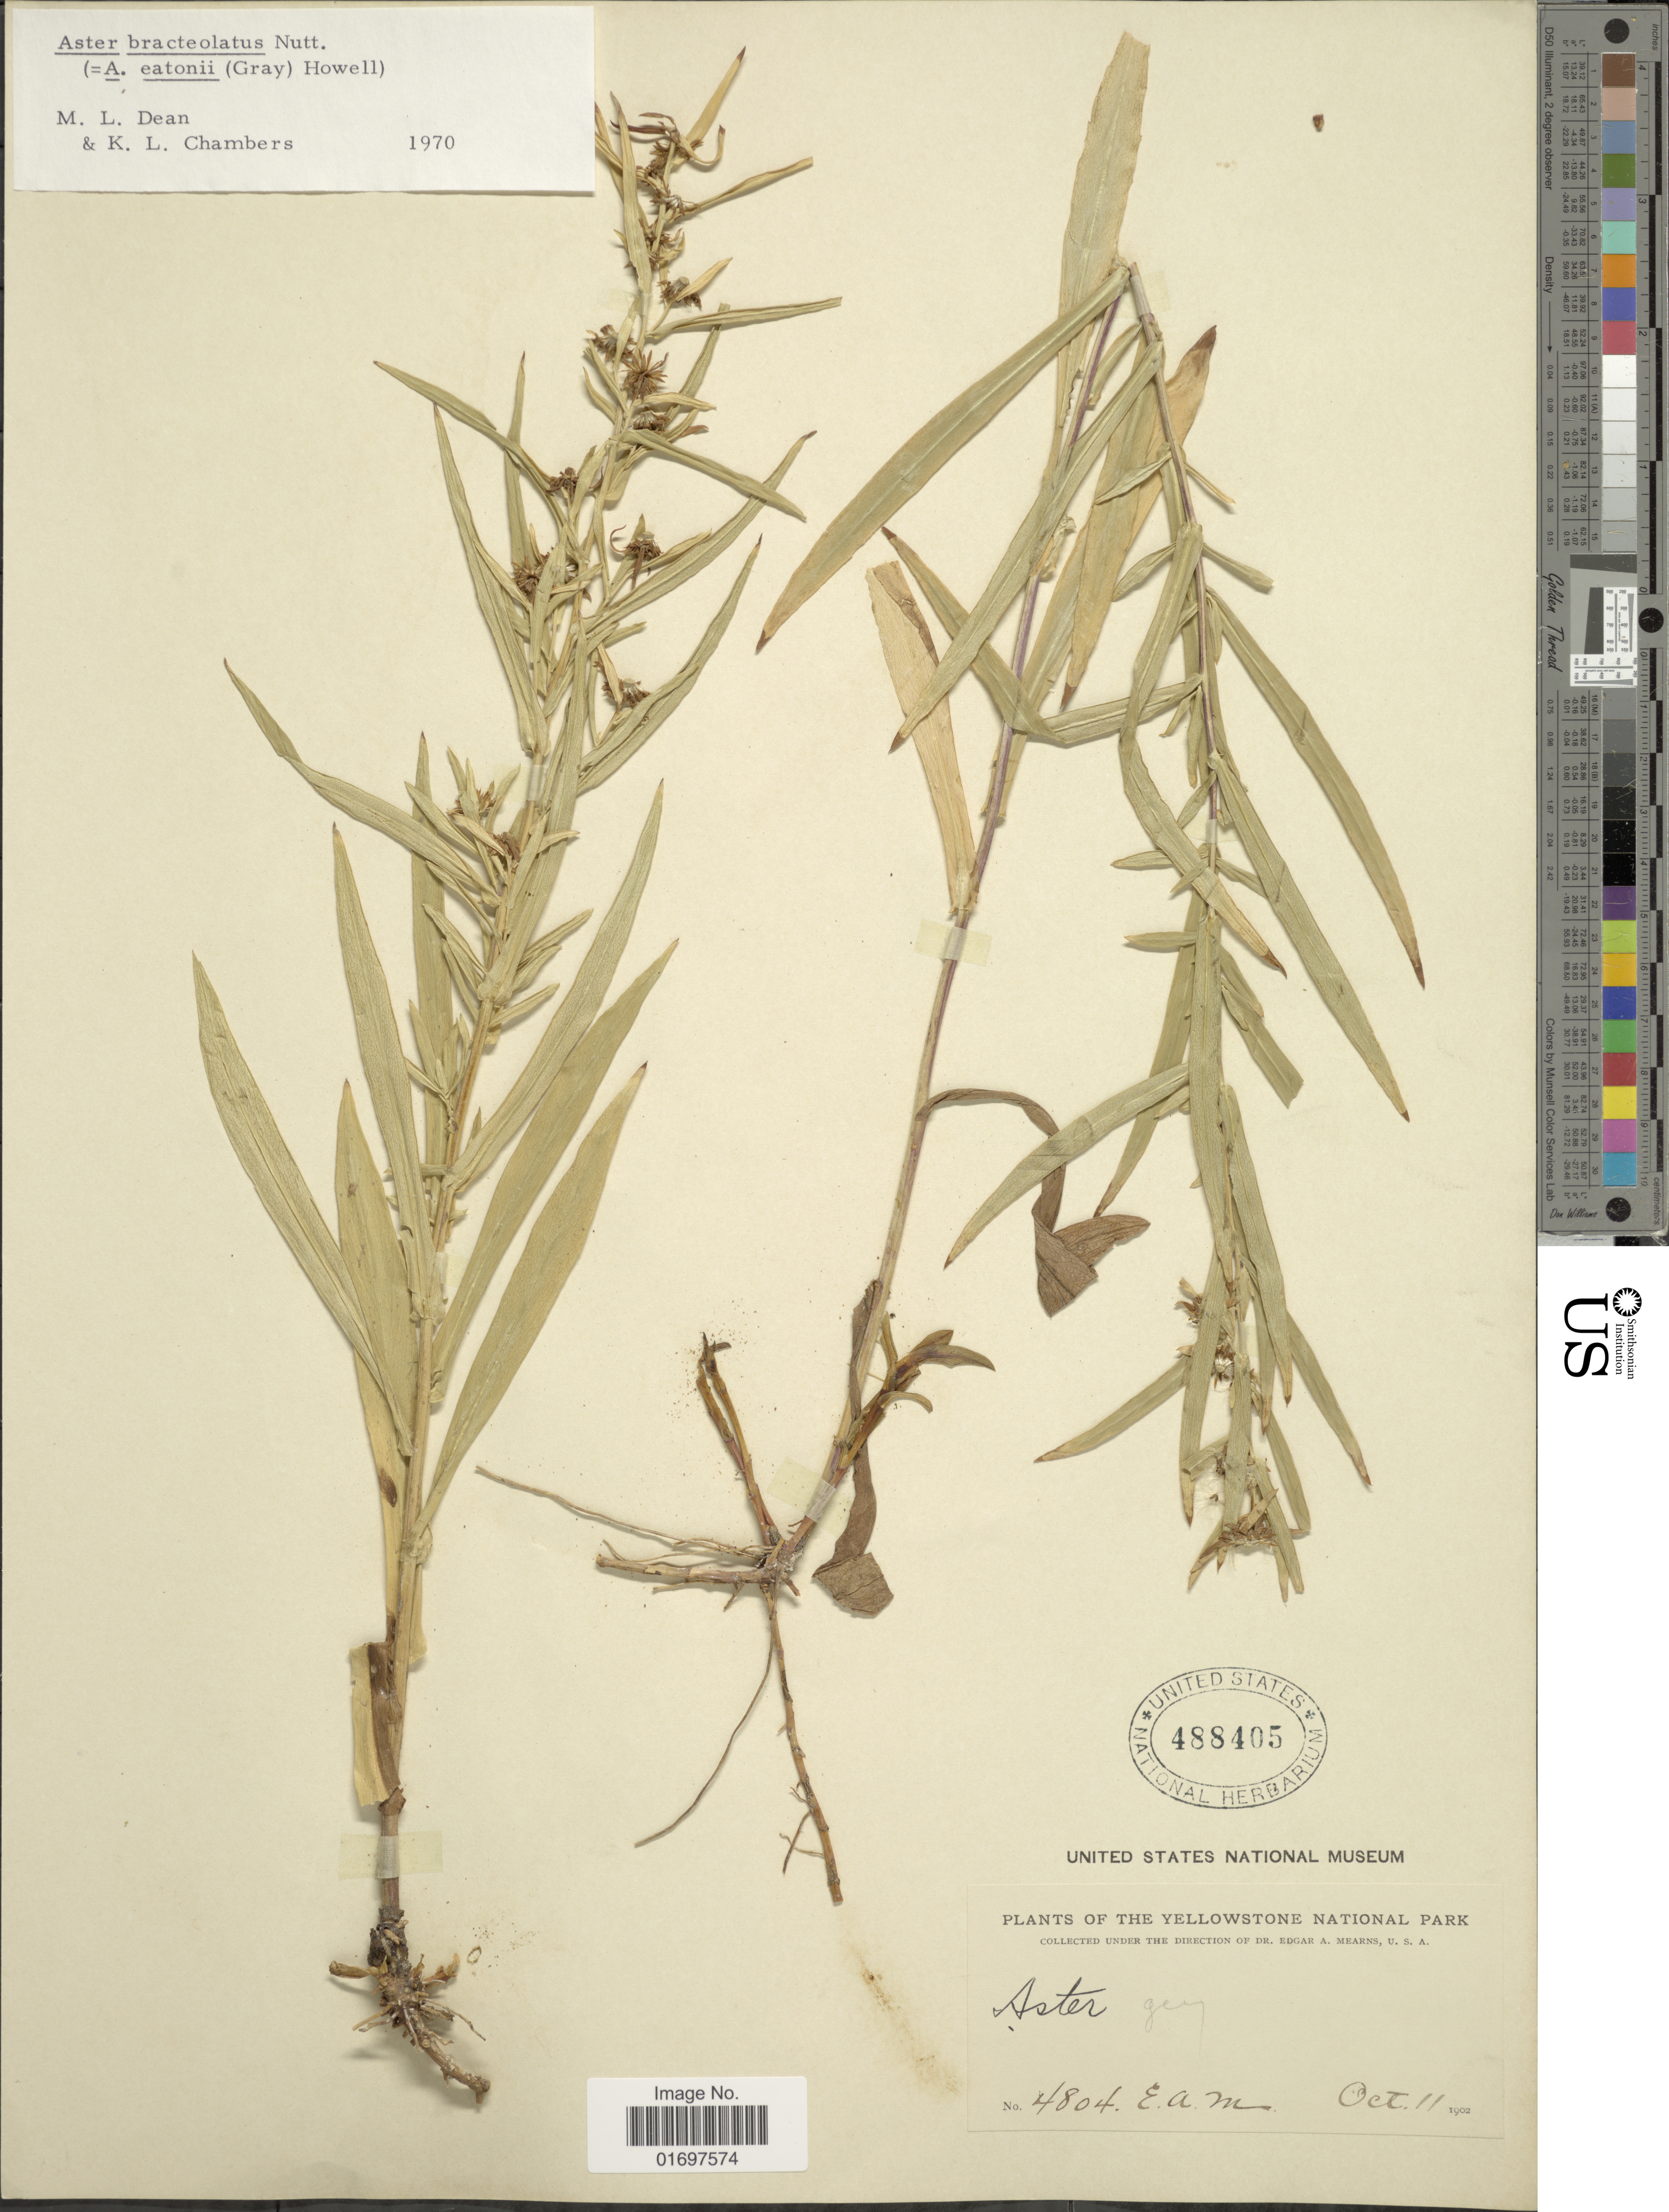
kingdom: Plantae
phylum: Tracheophyta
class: Magnoliopsida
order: Asterales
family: Asteraceae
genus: Symphyotrichum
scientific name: Symphyotrichum bracteolatum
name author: (Nutt.) G.L. Nesom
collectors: E. A. Mearns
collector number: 4804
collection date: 1902-10-11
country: United States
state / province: Wyoming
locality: Yellowstone National Park.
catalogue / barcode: US 488405